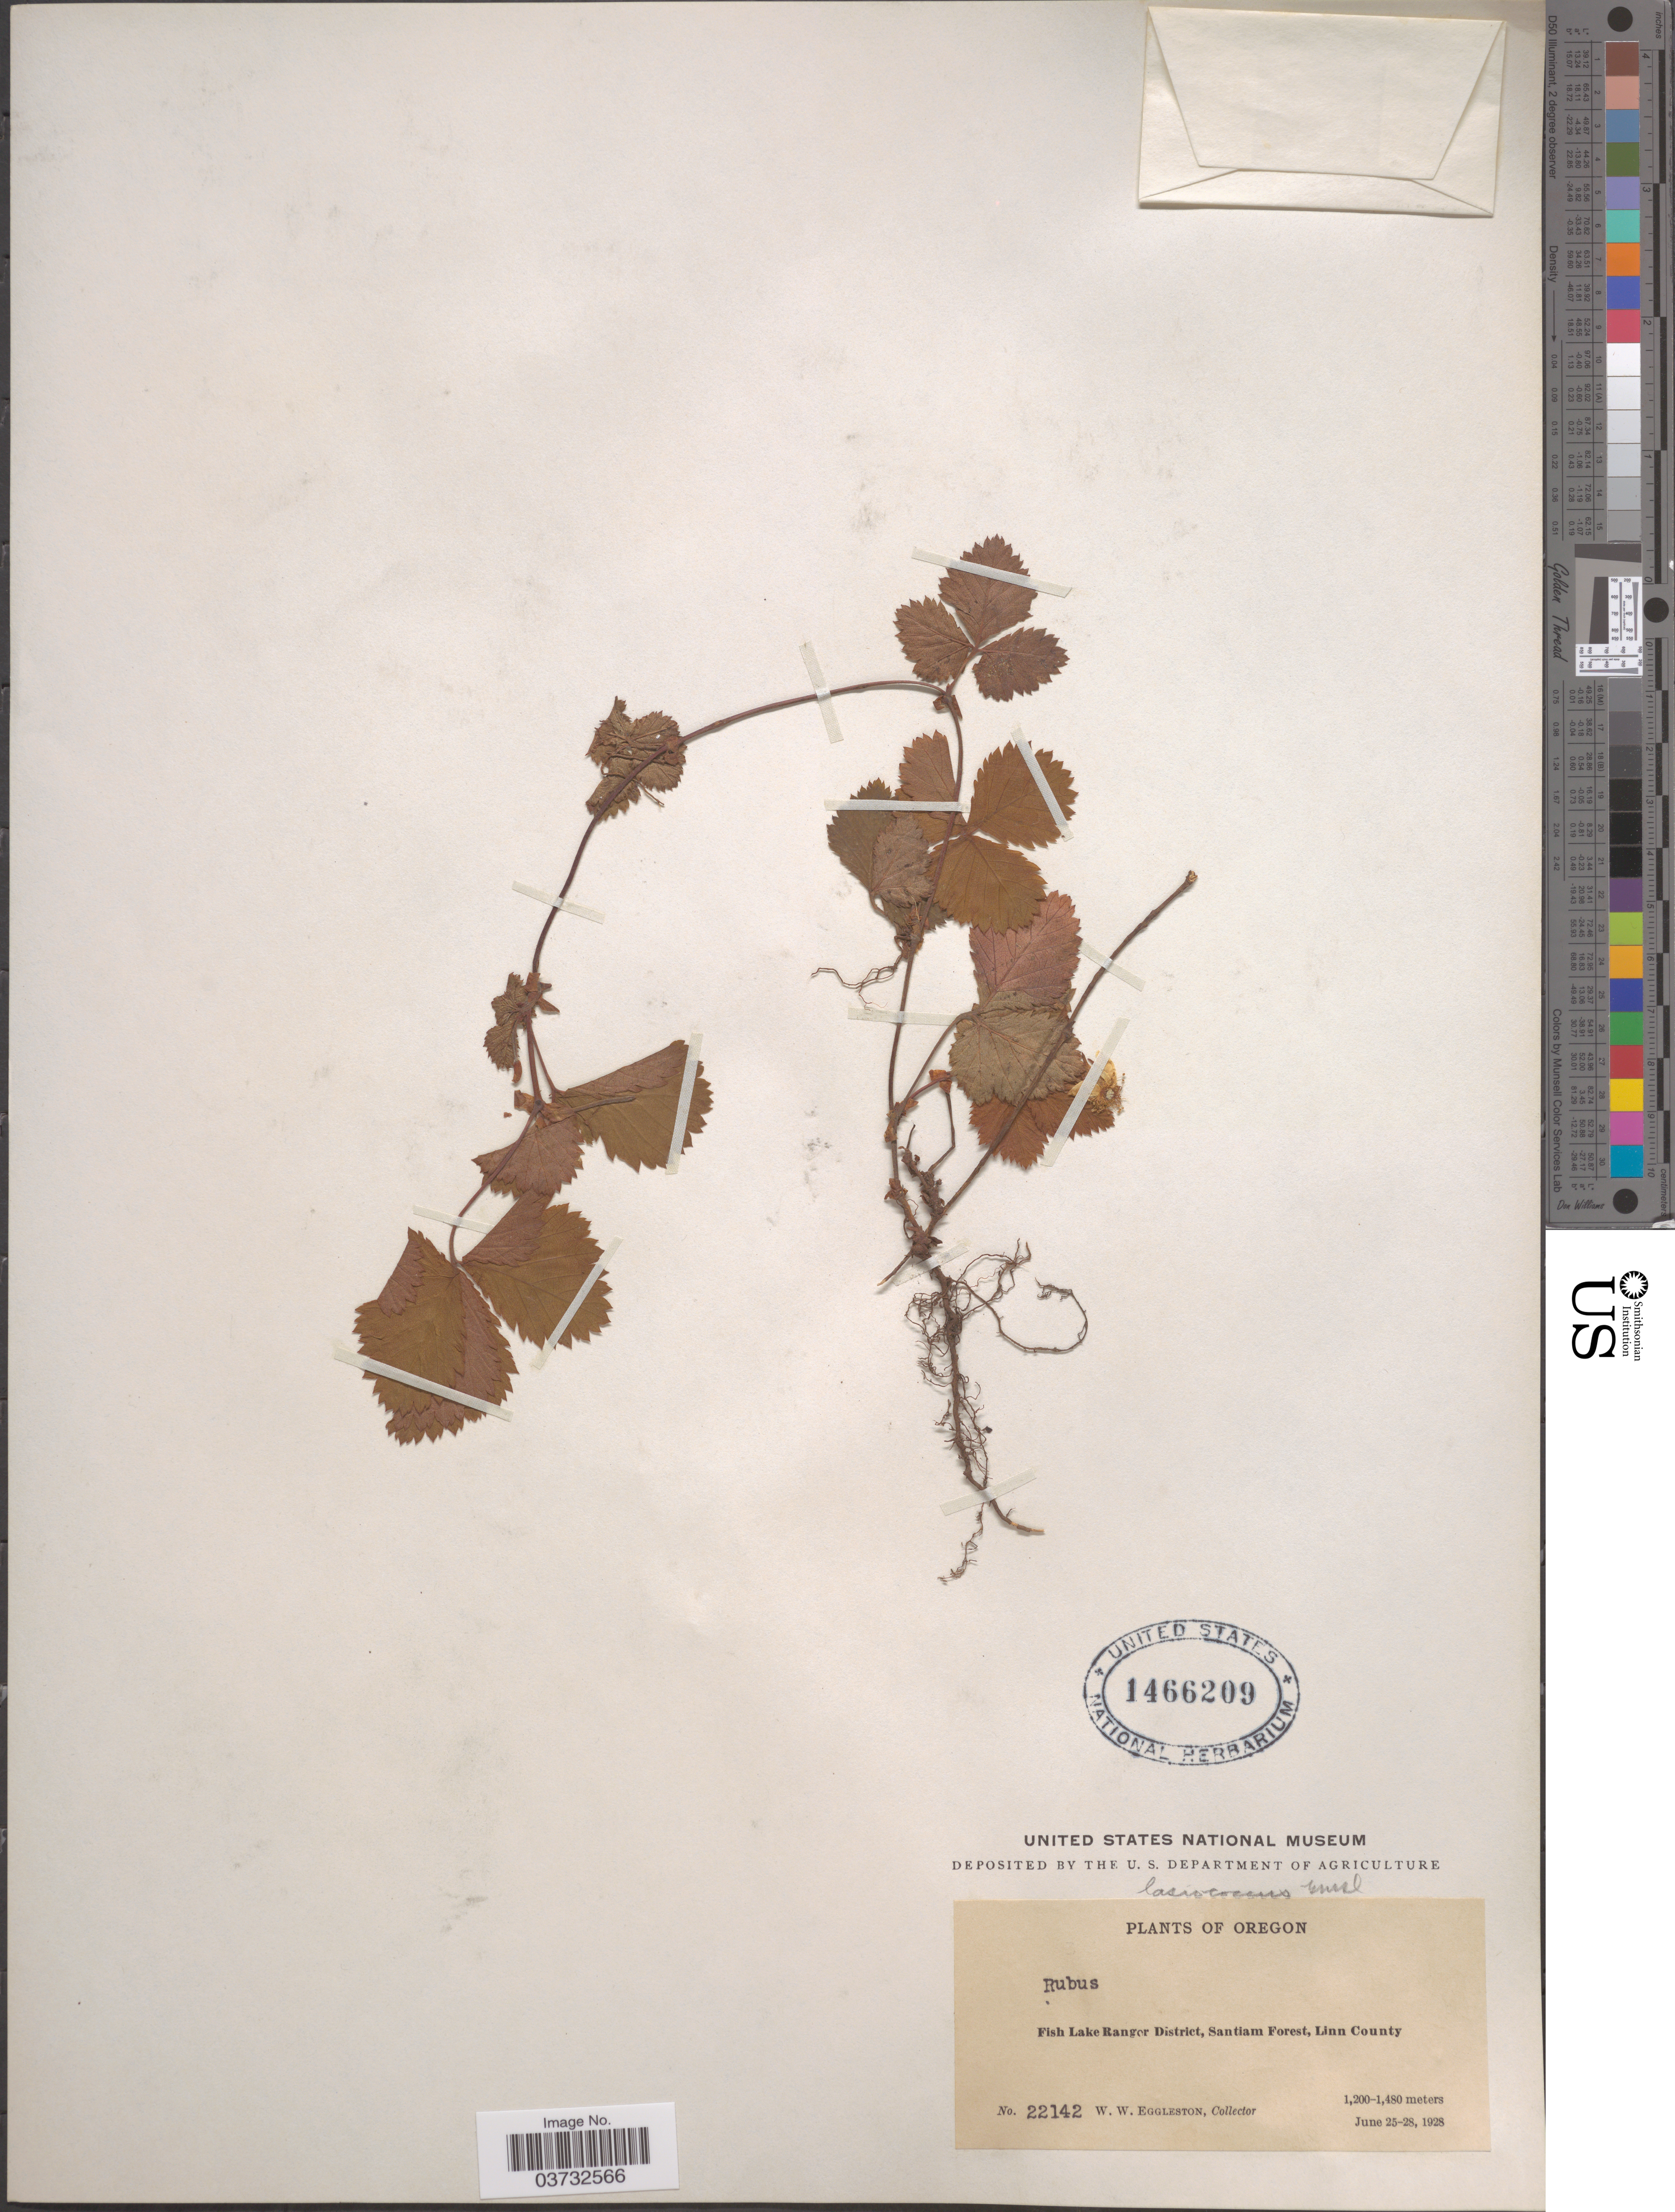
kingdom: Plantae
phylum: Tracheophyta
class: Magnoliopsida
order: Rosales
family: Rosaceae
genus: Rubus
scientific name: Rubus sp.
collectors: W. W. Eggleston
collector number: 22142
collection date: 1928-06-25/1928-06-28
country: United States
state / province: Oregon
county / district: Linn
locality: Fish Lake Ranger District, Santiam Forest, Linn County.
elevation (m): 1200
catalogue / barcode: US 1466209